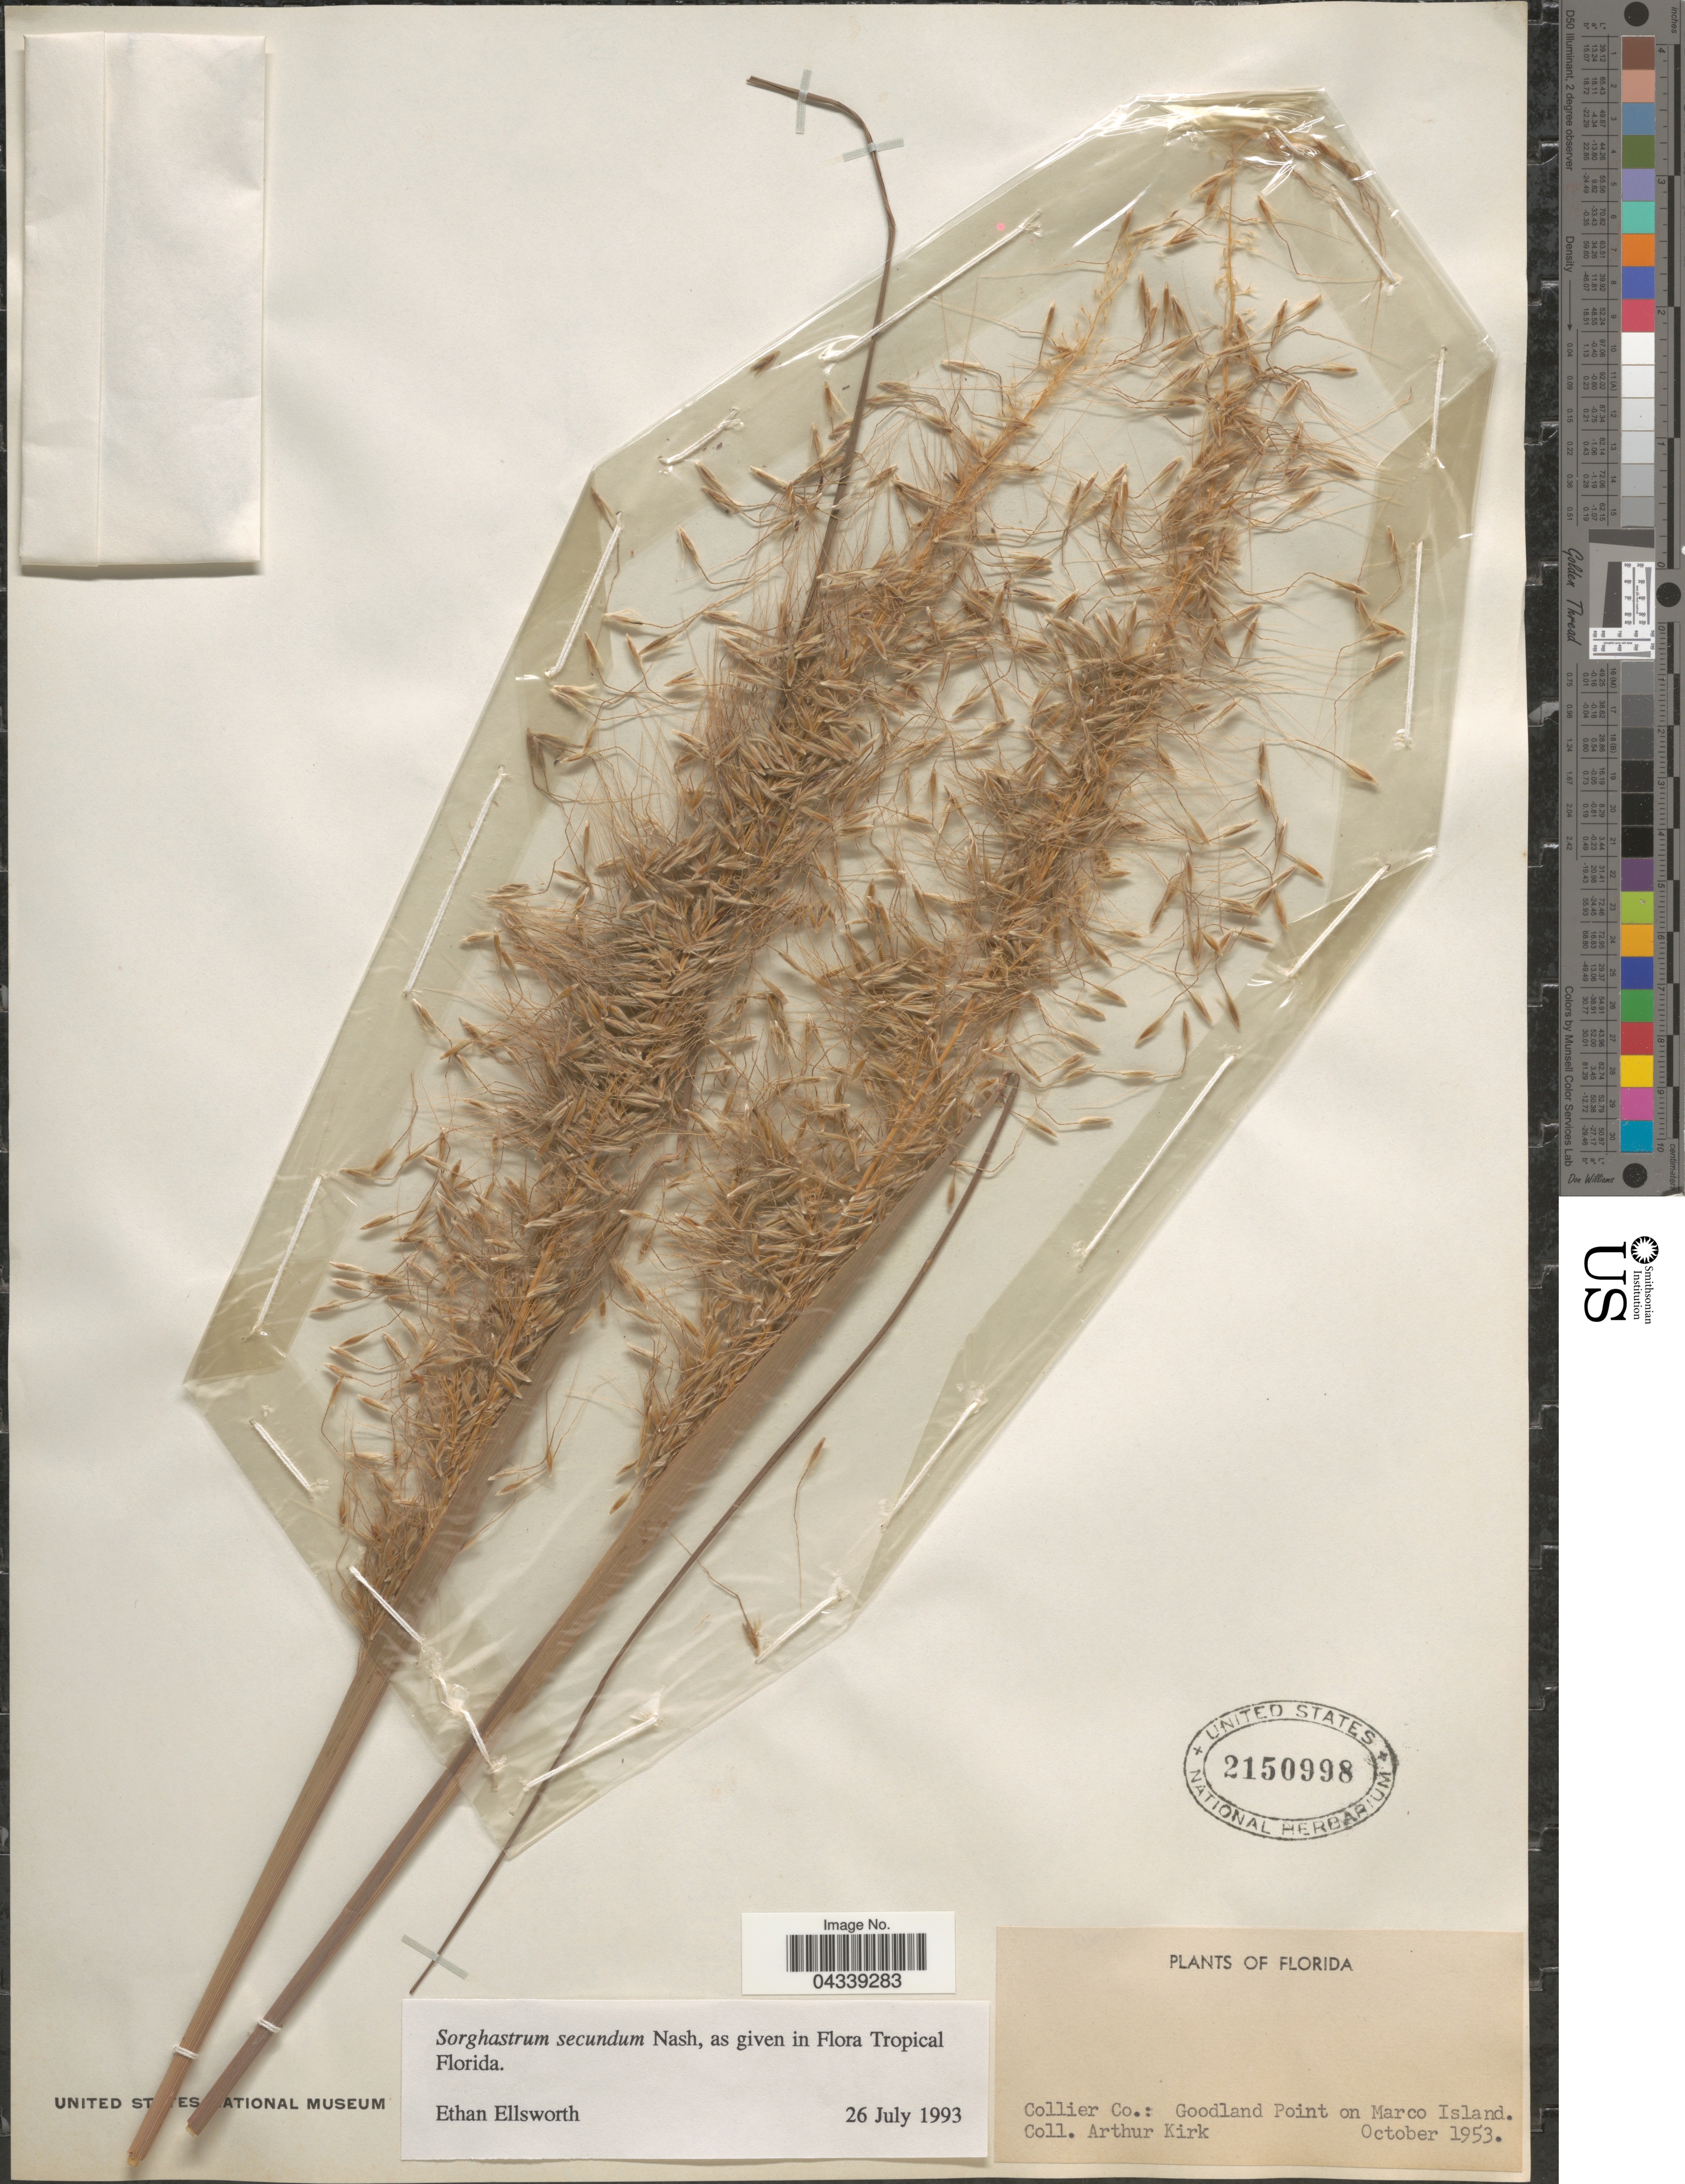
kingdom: Plantae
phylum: Tracheophyta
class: Liliopsida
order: Poales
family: Poaceae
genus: Sorghastrum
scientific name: Sorghastrum secundum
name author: (Elliott) Nash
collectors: A. Kirk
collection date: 1953-10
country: United States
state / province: Florida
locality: Collier Co.: Goodland Point on Marco Island.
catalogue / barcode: US 2150998